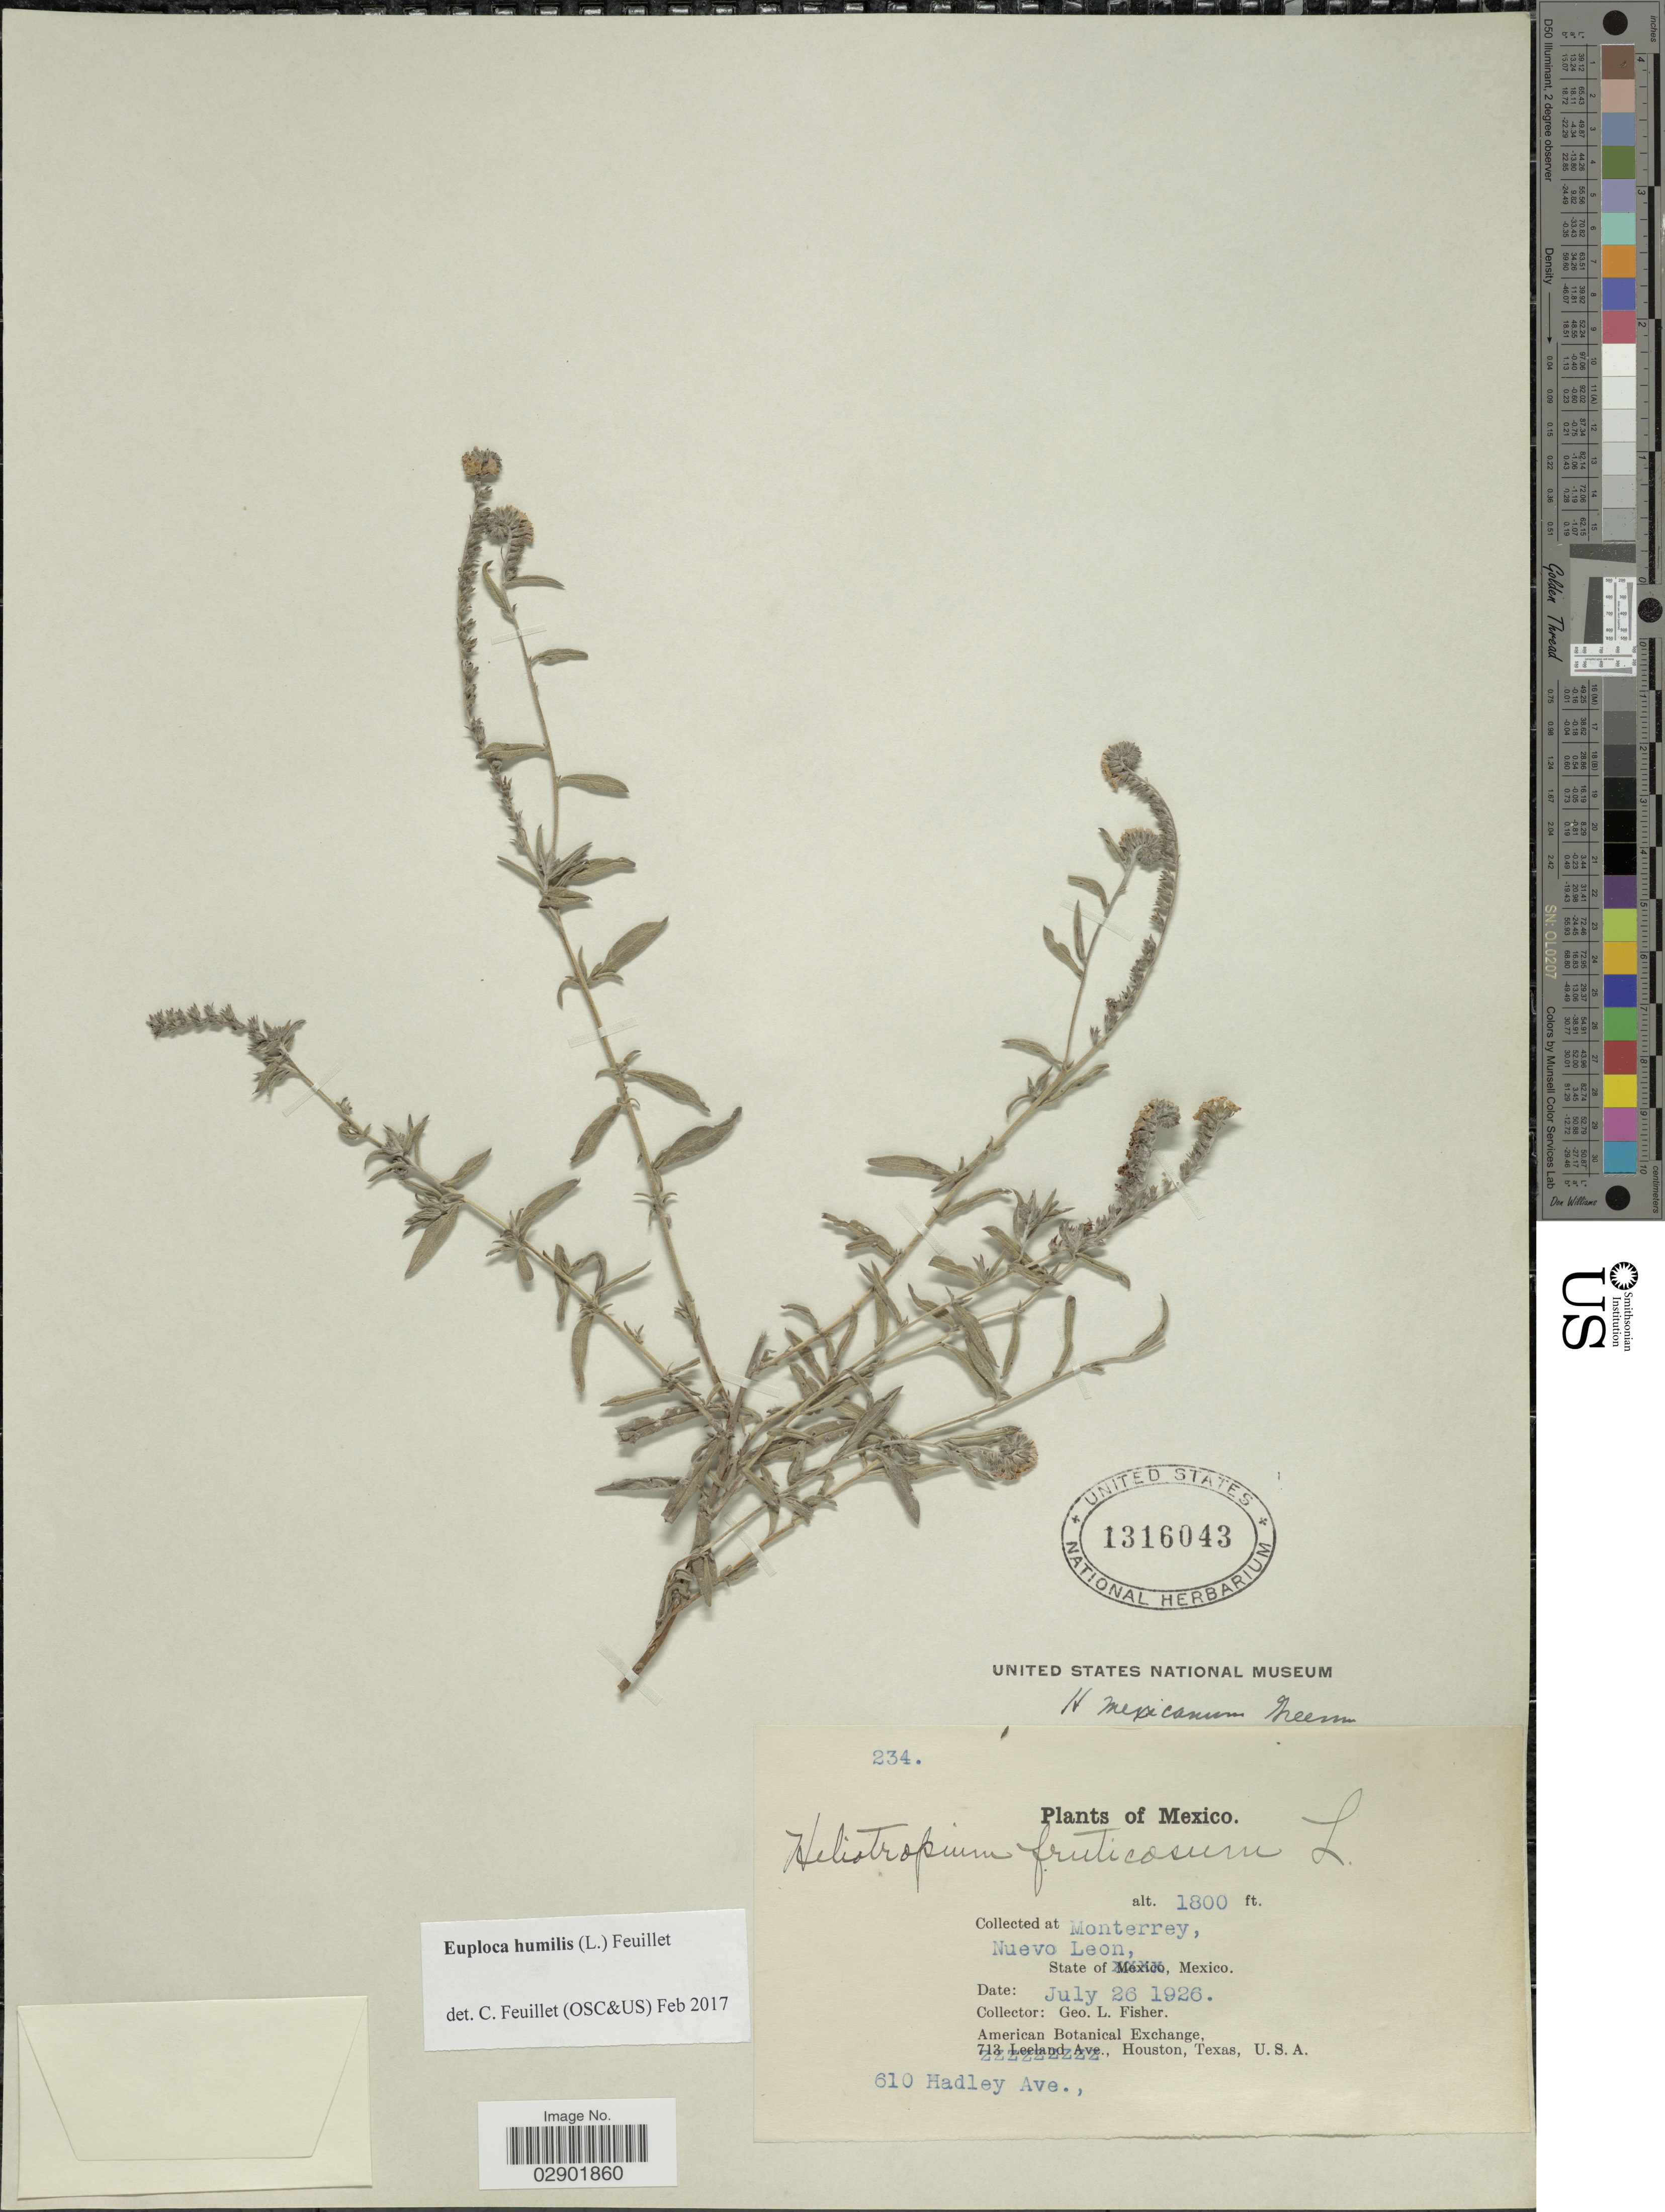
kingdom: Plantae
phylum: Tracheophyta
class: Magnoliopsida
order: Boraginales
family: Heliotropiaceae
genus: Euploca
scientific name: Euploca humilis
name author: (L.) Feuillet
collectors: G. L. Fisher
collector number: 234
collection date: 1926-07-26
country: Mexico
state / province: Nuevo León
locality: Monterrey.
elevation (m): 549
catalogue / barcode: US 1316043